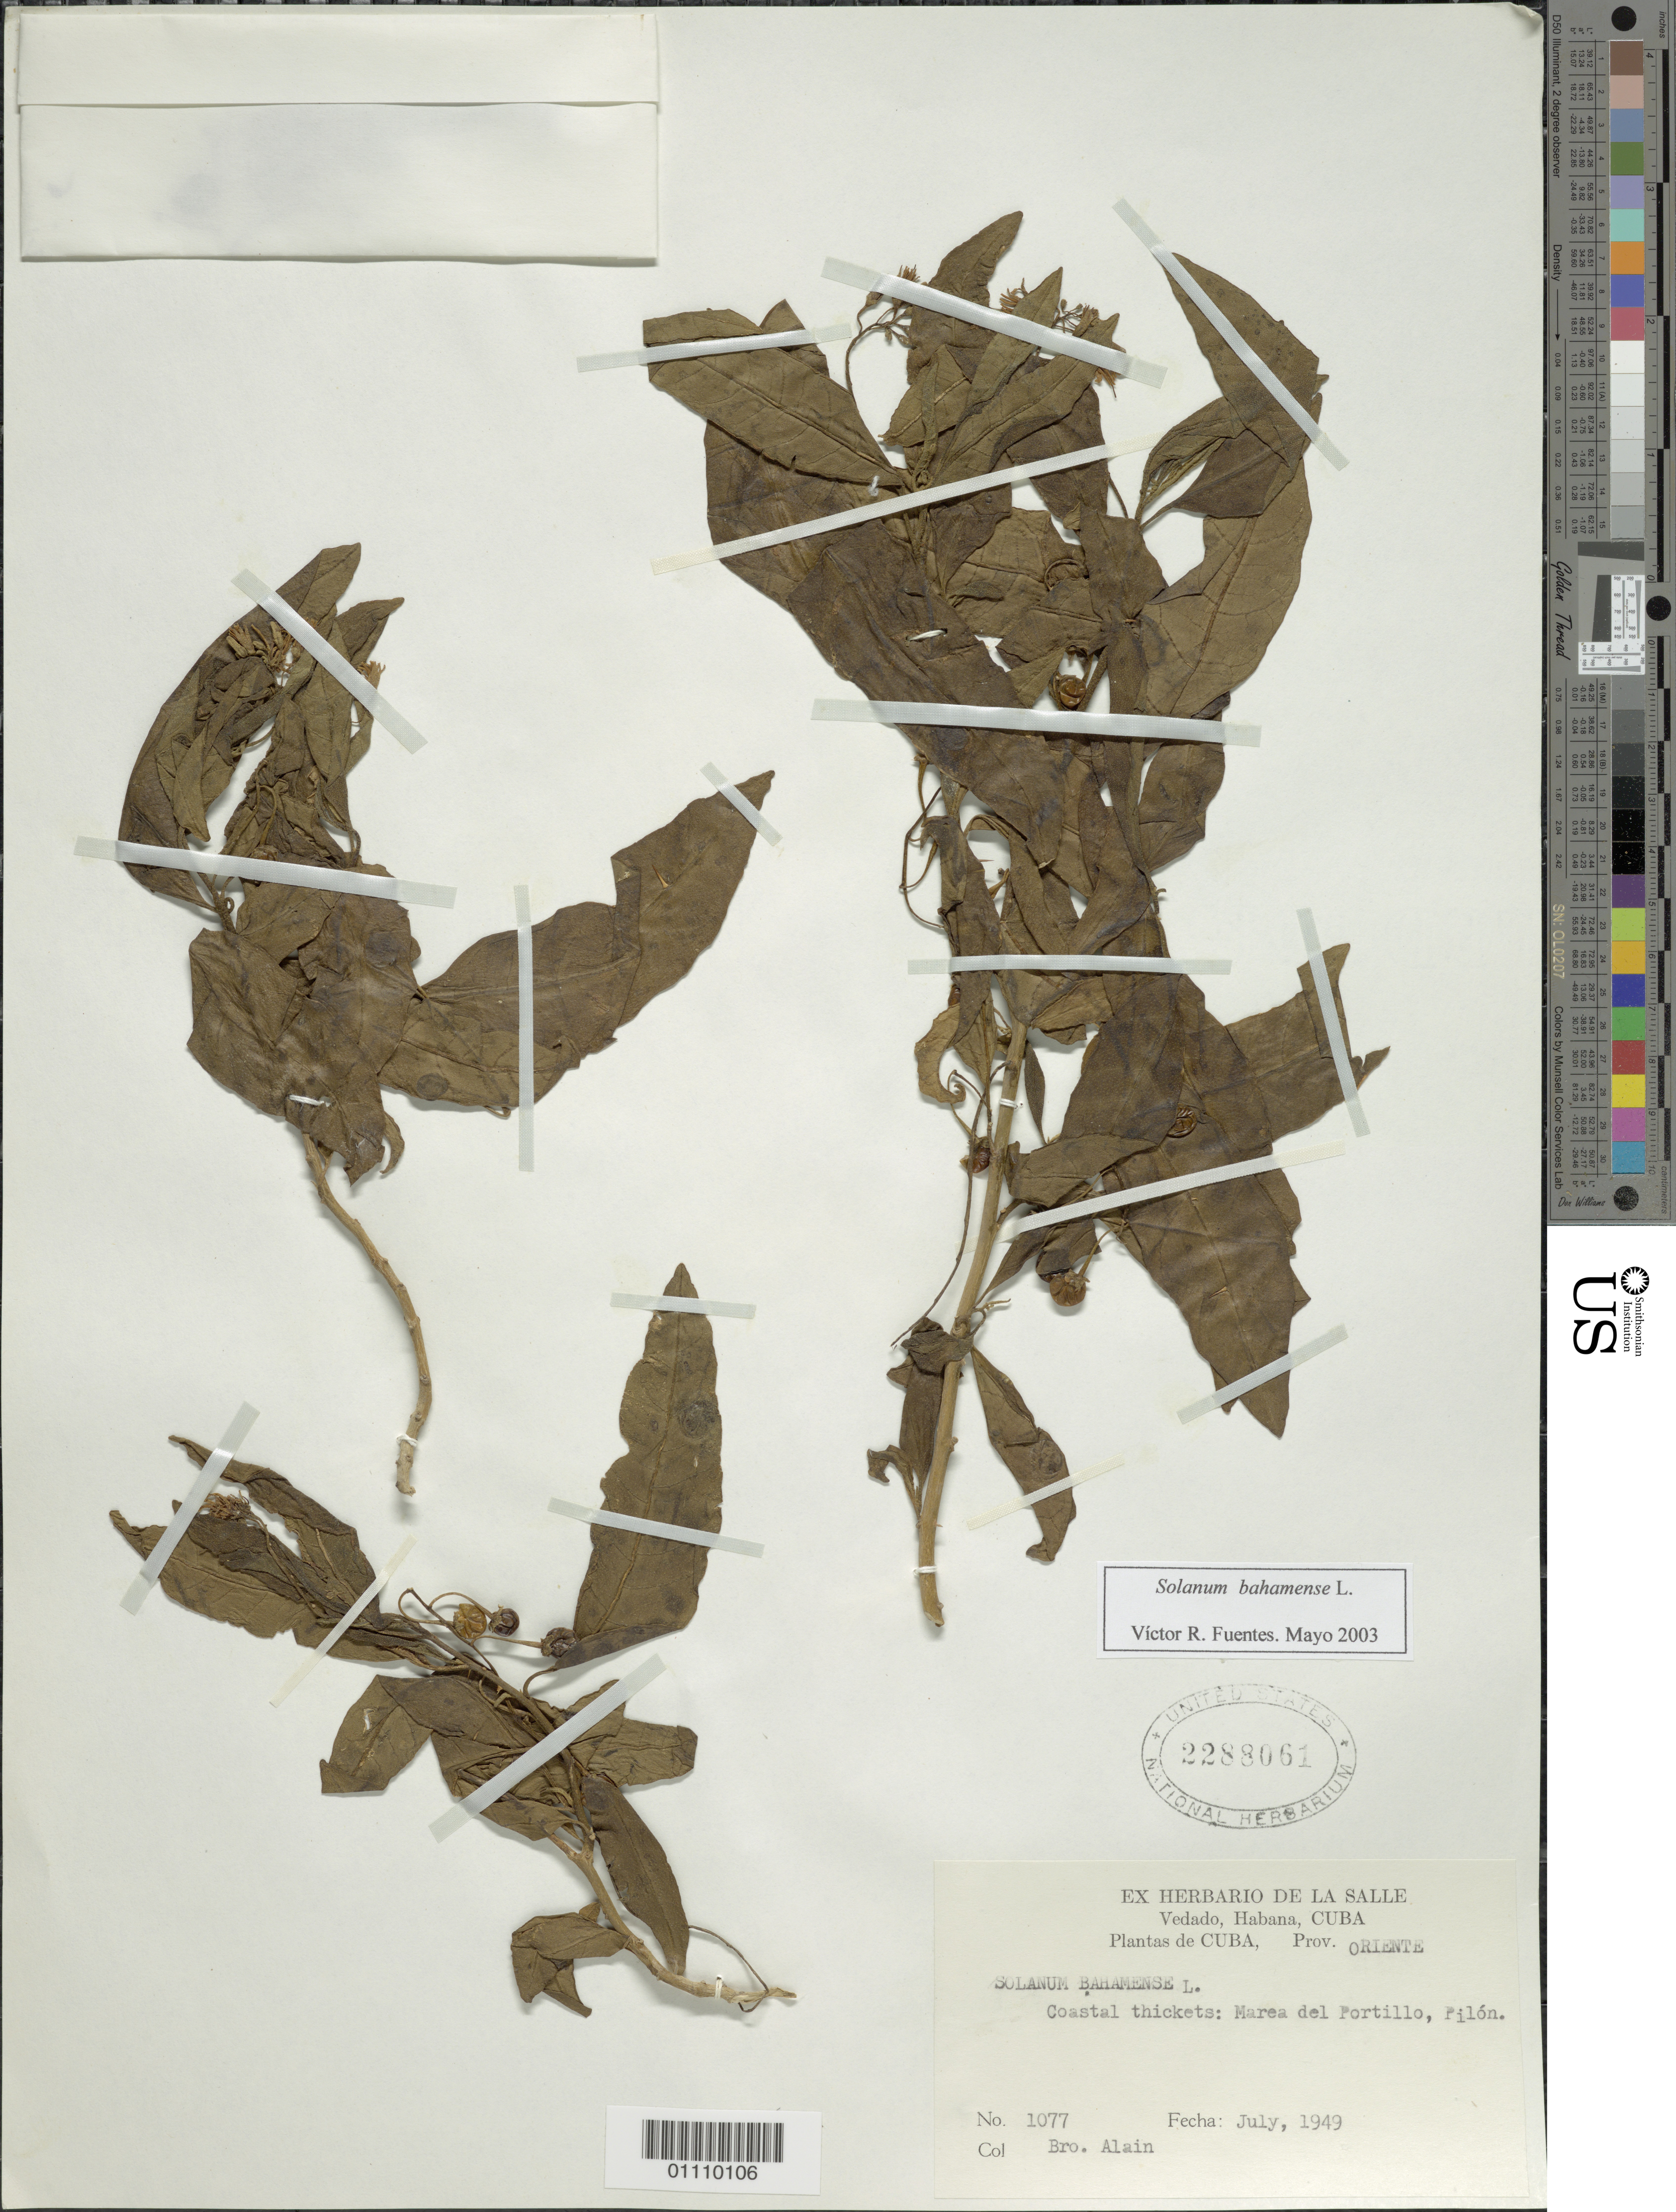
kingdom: Plantae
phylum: Tracheophyta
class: Magnoliopsida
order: Solanales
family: Solanaceae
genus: Solanum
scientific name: Solanum bahamense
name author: L.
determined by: Fuentes, V. R.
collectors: A. H. Liogier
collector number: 1077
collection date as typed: Jul 1949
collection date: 1949-07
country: Cuba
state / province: Oriente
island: Cuba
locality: Marea del Portillo, Pilón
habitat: Coastal thickets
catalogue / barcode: US 2288061